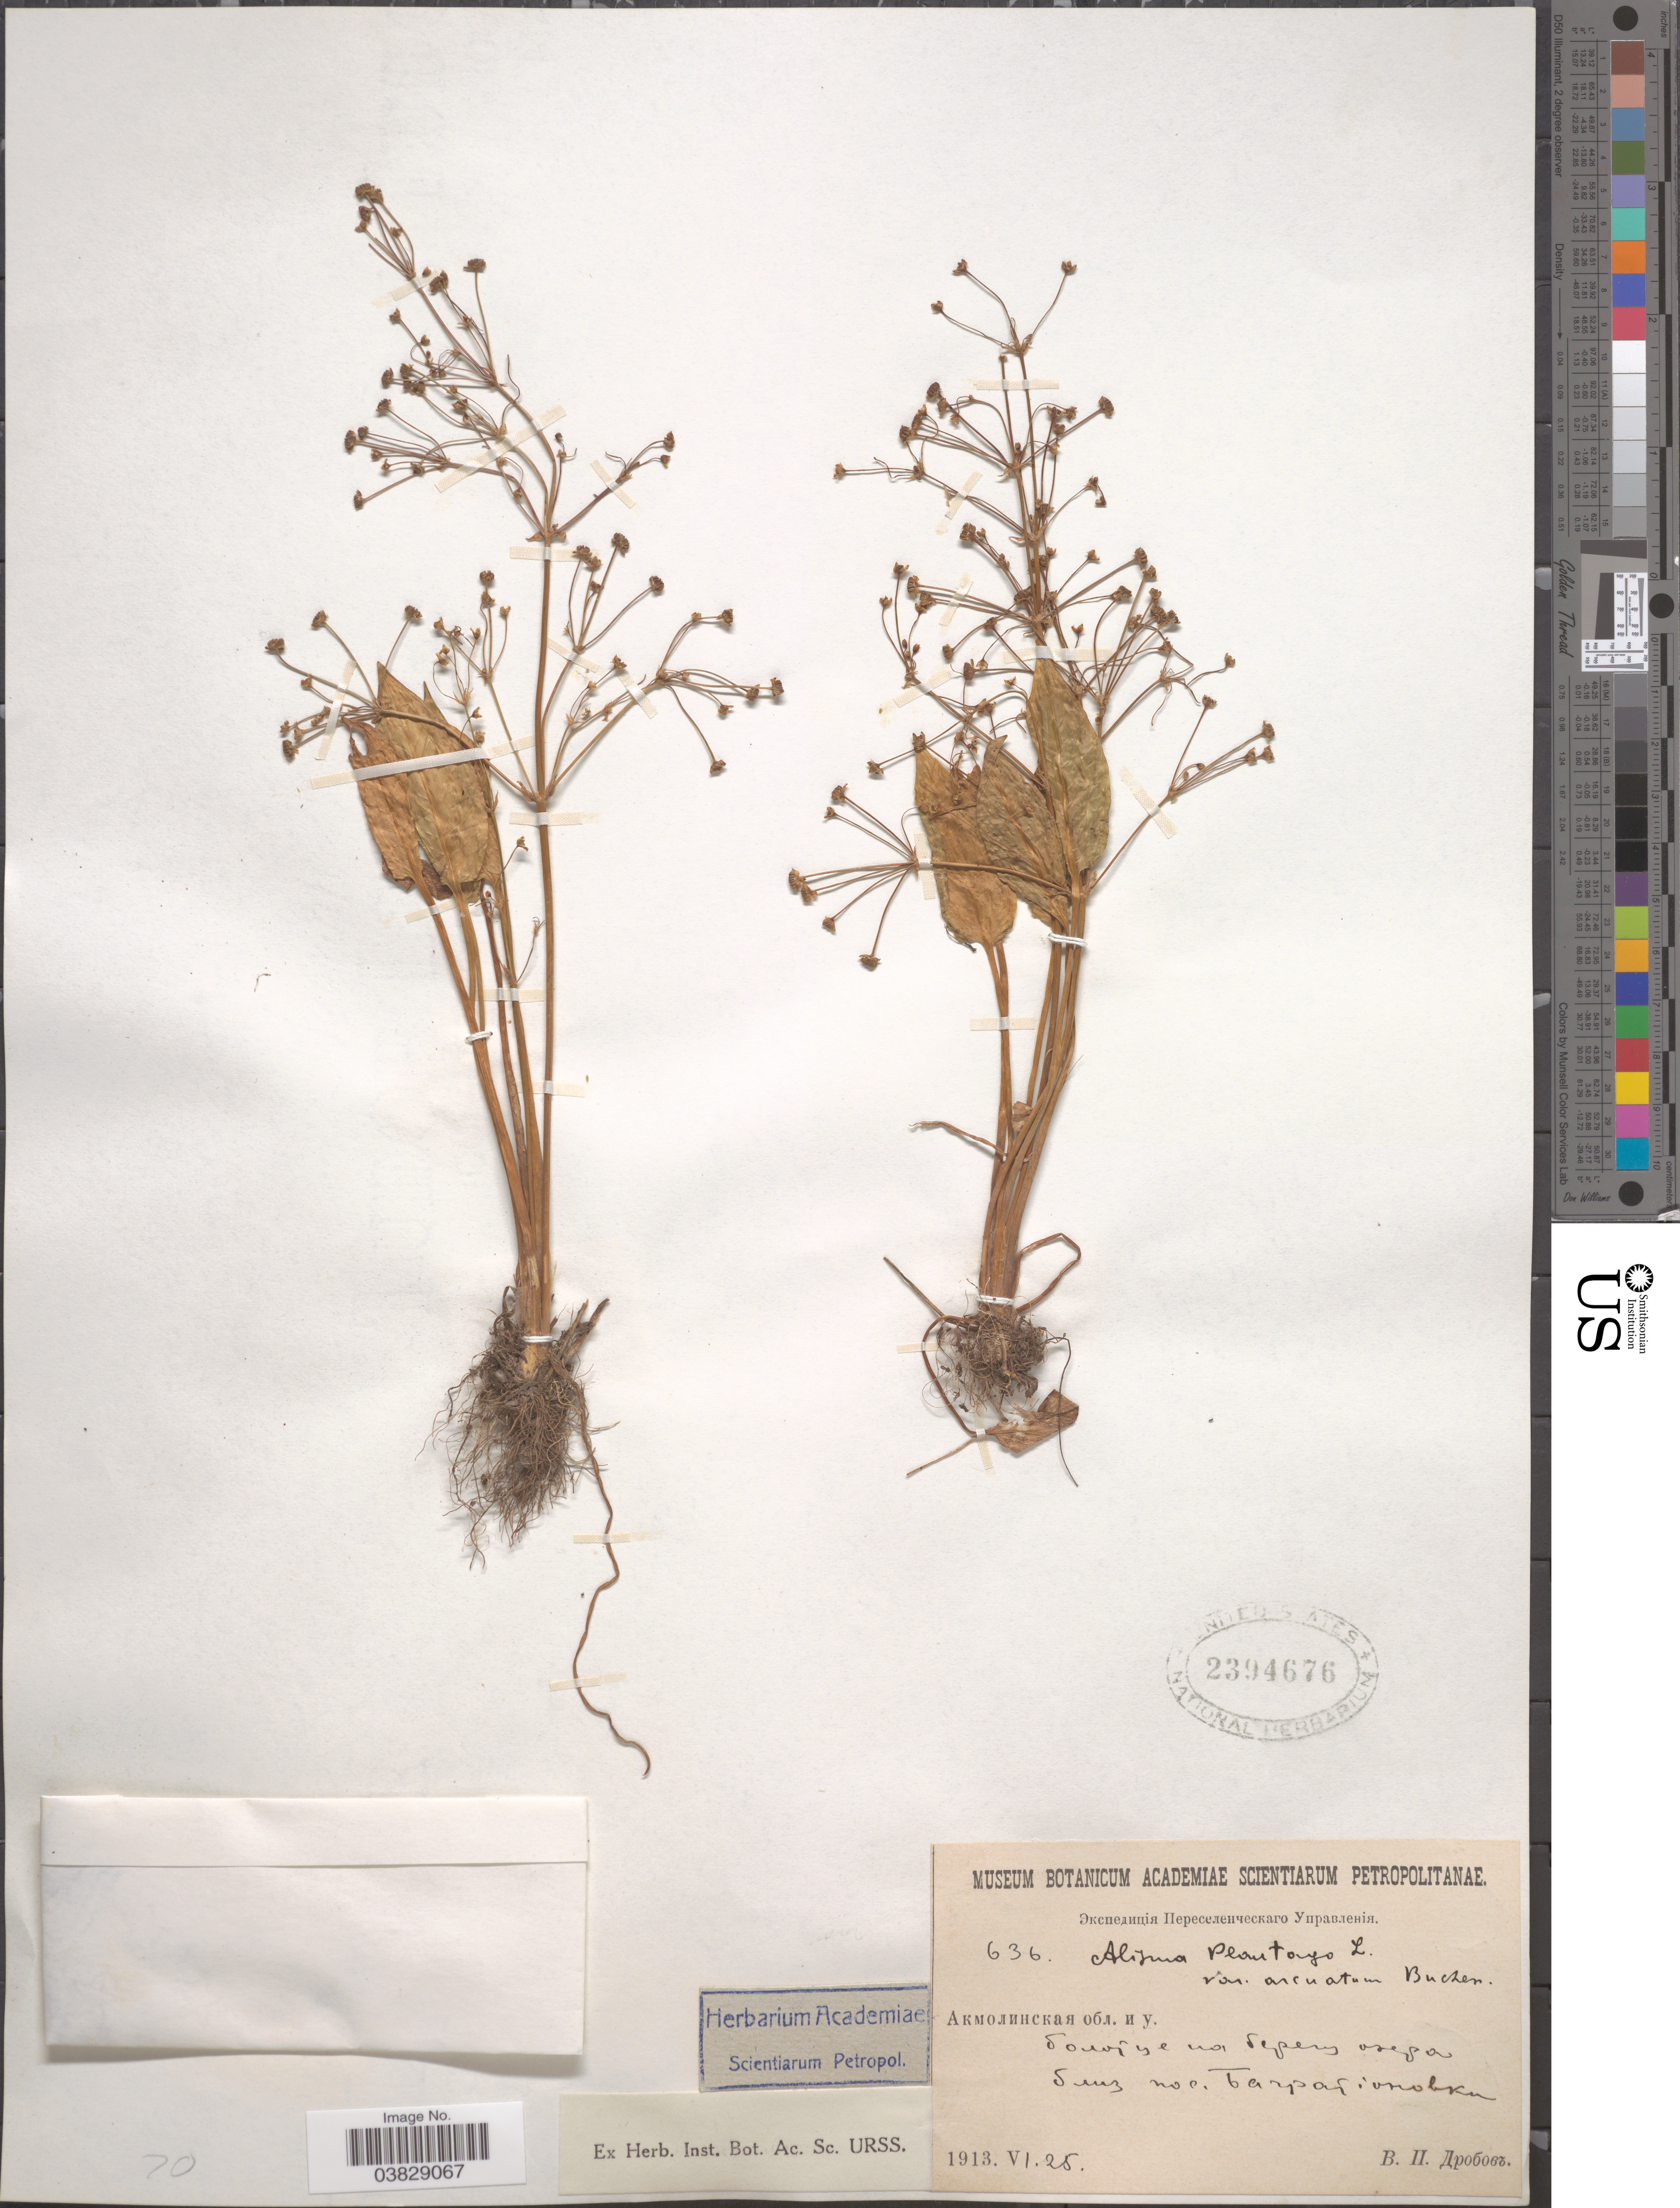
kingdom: Plantae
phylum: Tracheophyta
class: Liliopsida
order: Alismatales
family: Alismataceae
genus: Alisma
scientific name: Alisma plantago-aquatica var. americanum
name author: L.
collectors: V. Drobov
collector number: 636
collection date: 1913-06-25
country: Kazakhstan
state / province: Aqmola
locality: Bagrationovka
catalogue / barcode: US 2394676